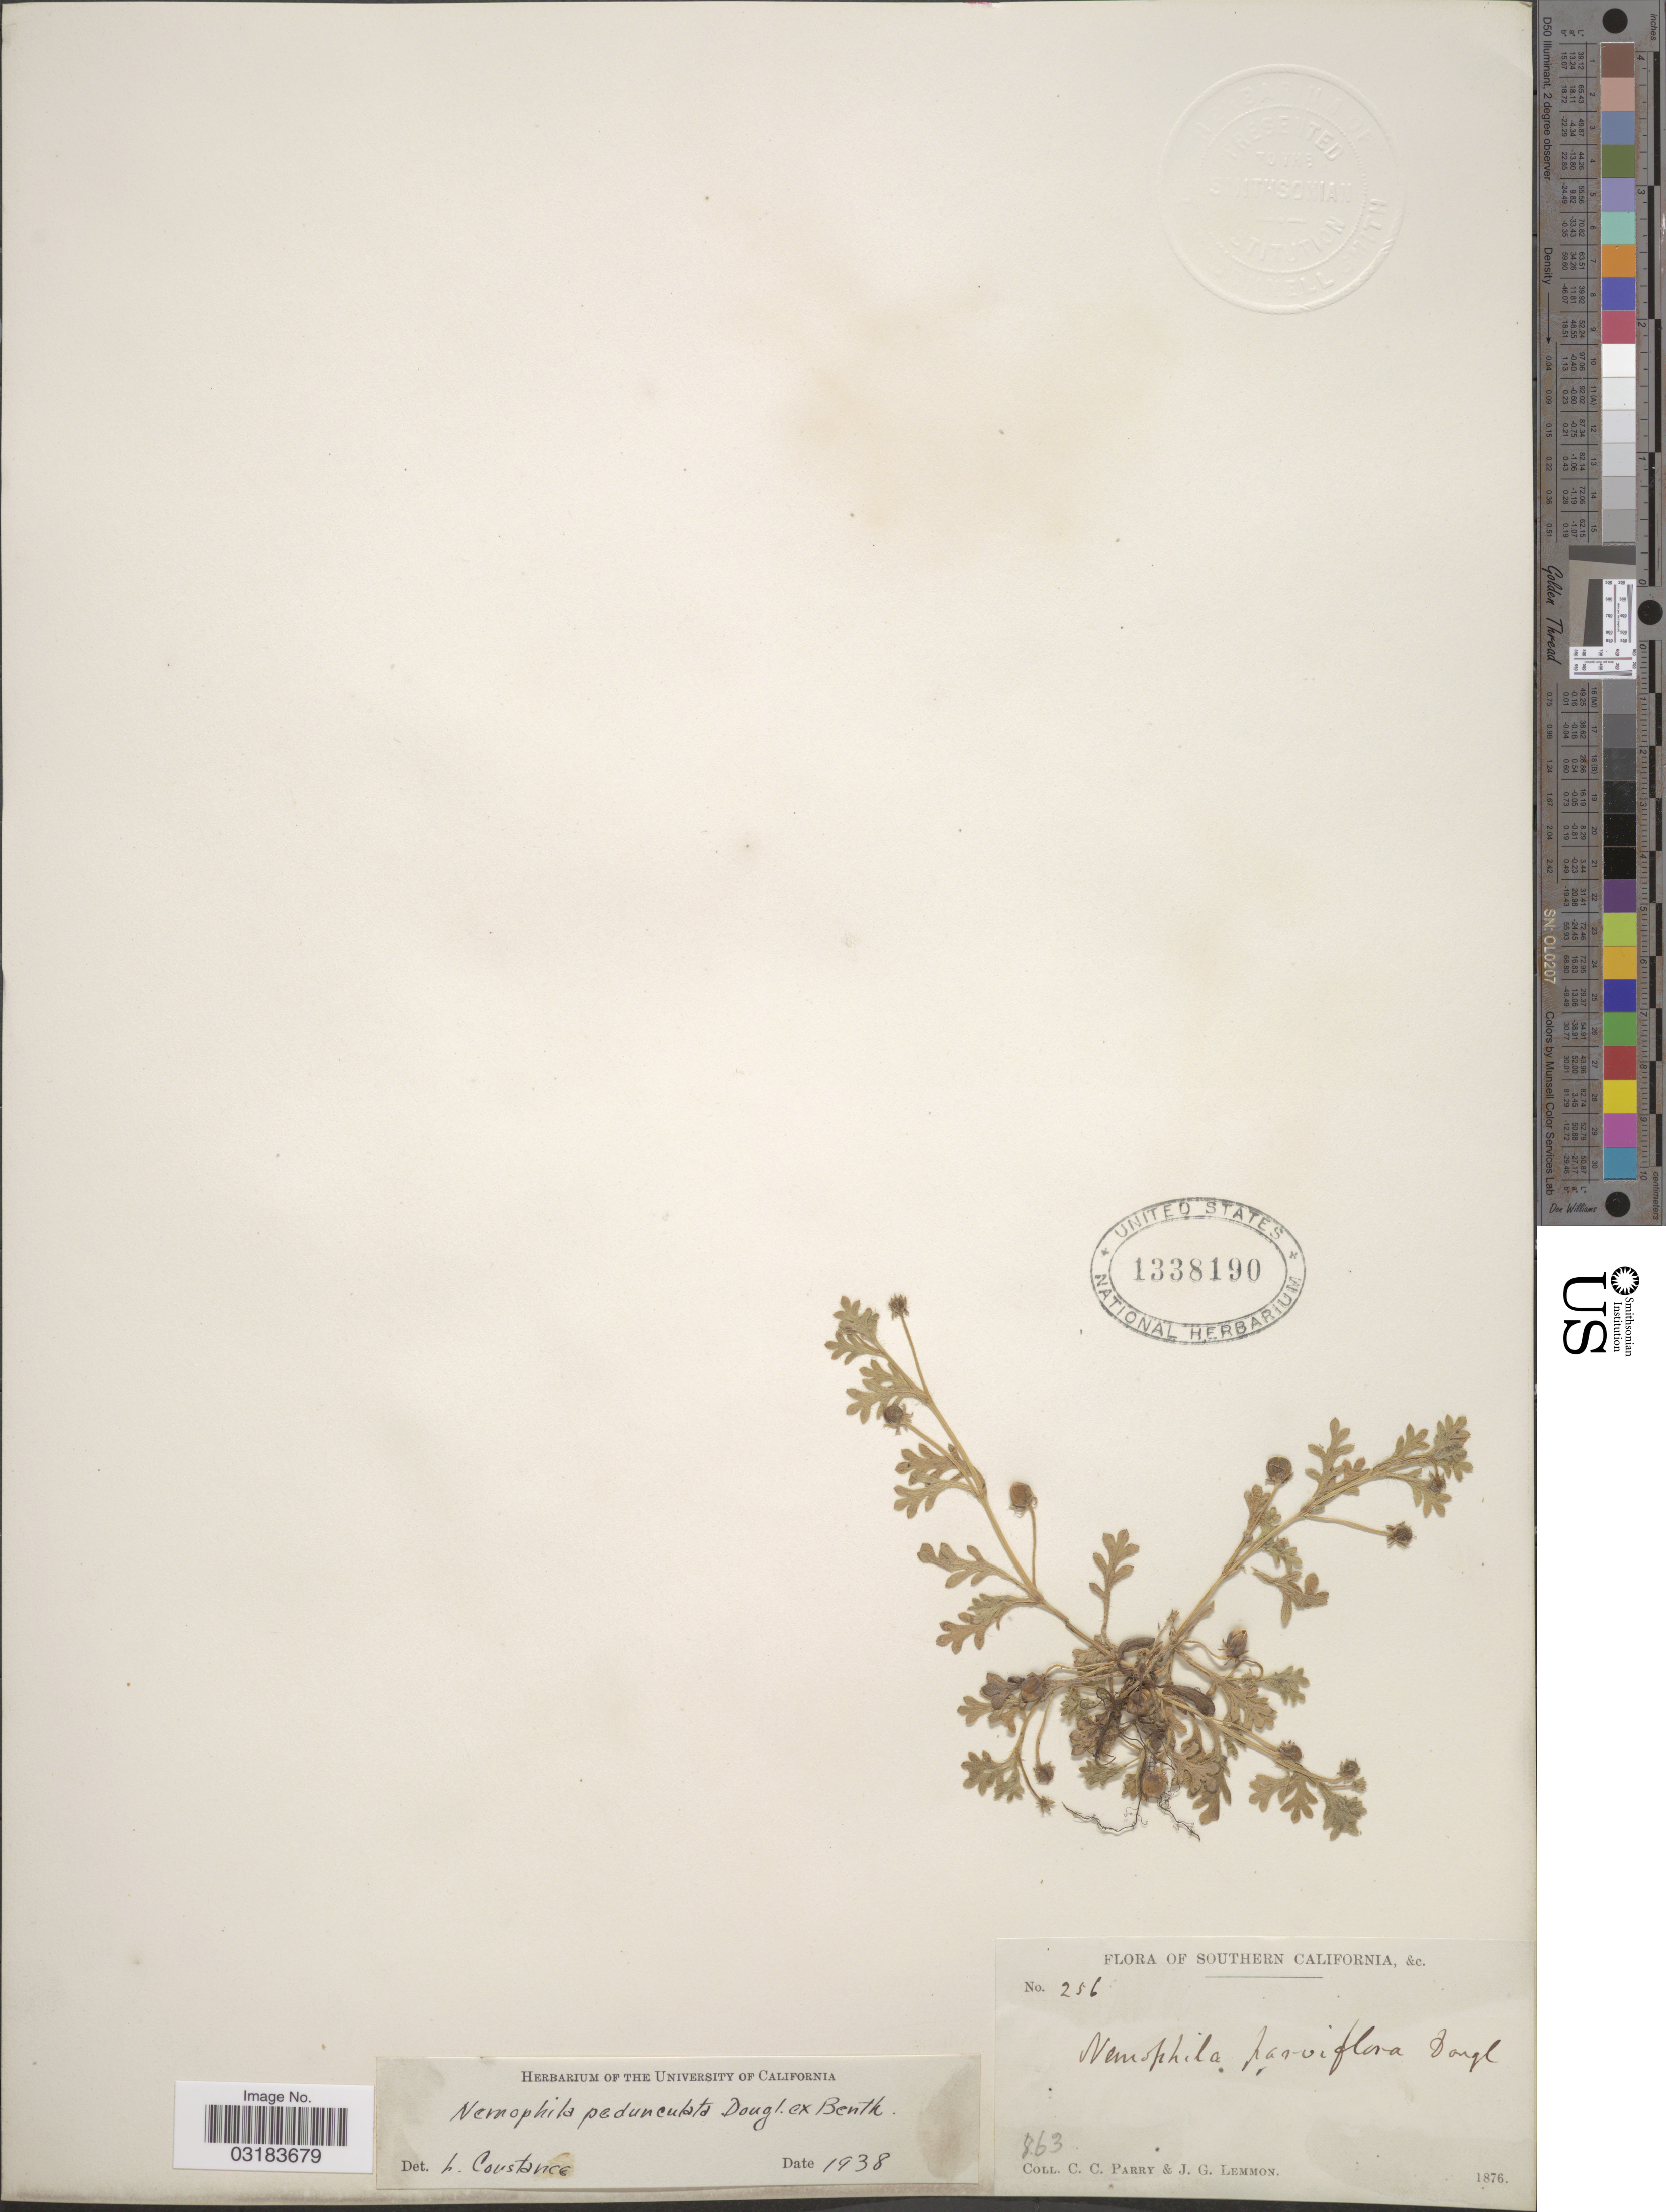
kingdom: Plantae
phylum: Tracheophyta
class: Magnoliopsida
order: Boraginales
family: Hydrophyllaceae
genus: Nemophila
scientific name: Nemophila pedunculata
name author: Douglas ex Benth.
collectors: C. C. Parry & J. Lemmon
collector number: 256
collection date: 1876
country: United States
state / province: California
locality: Southern California.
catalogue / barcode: US 1338190